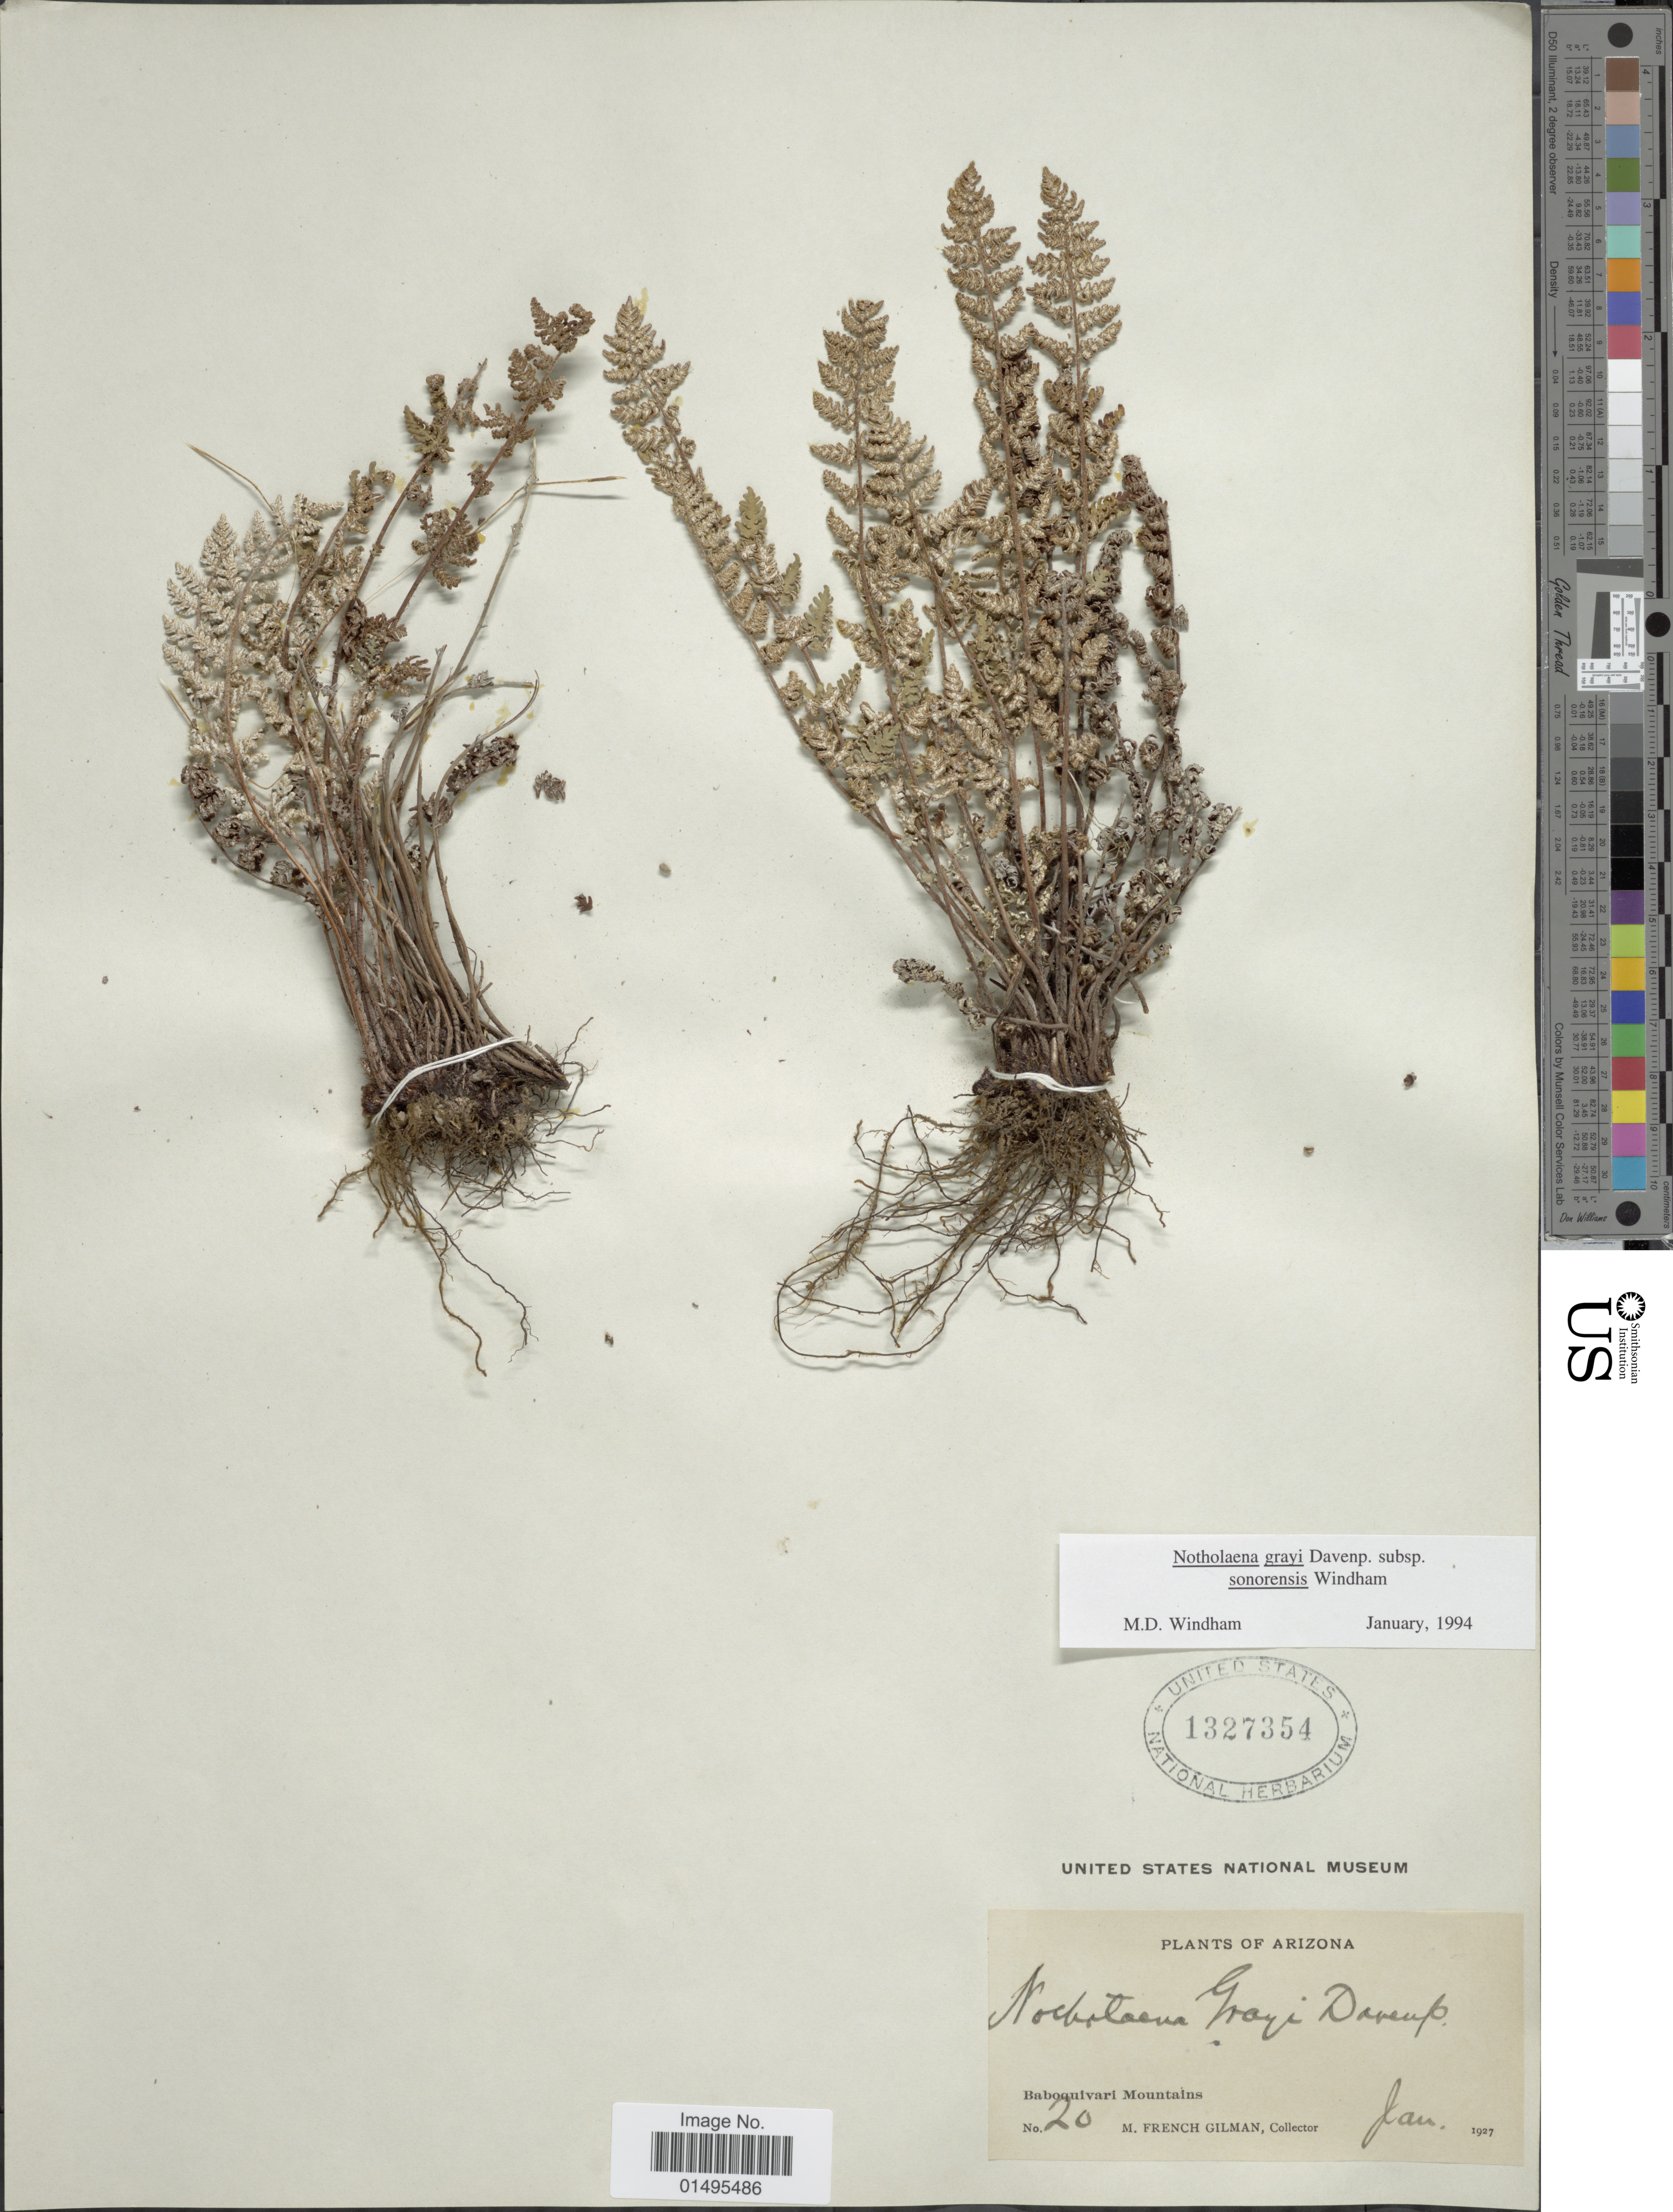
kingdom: Plantae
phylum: Tracheophyta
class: Polypodiopsida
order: Polypodiales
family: Pteridaceae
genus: Notholaena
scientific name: Notholaena grayi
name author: Davenp.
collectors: M. F. Gilman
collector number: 20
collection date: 1927-01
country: United States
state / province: Arizona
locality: Baboquivari Mountains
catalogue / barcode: US 1327354